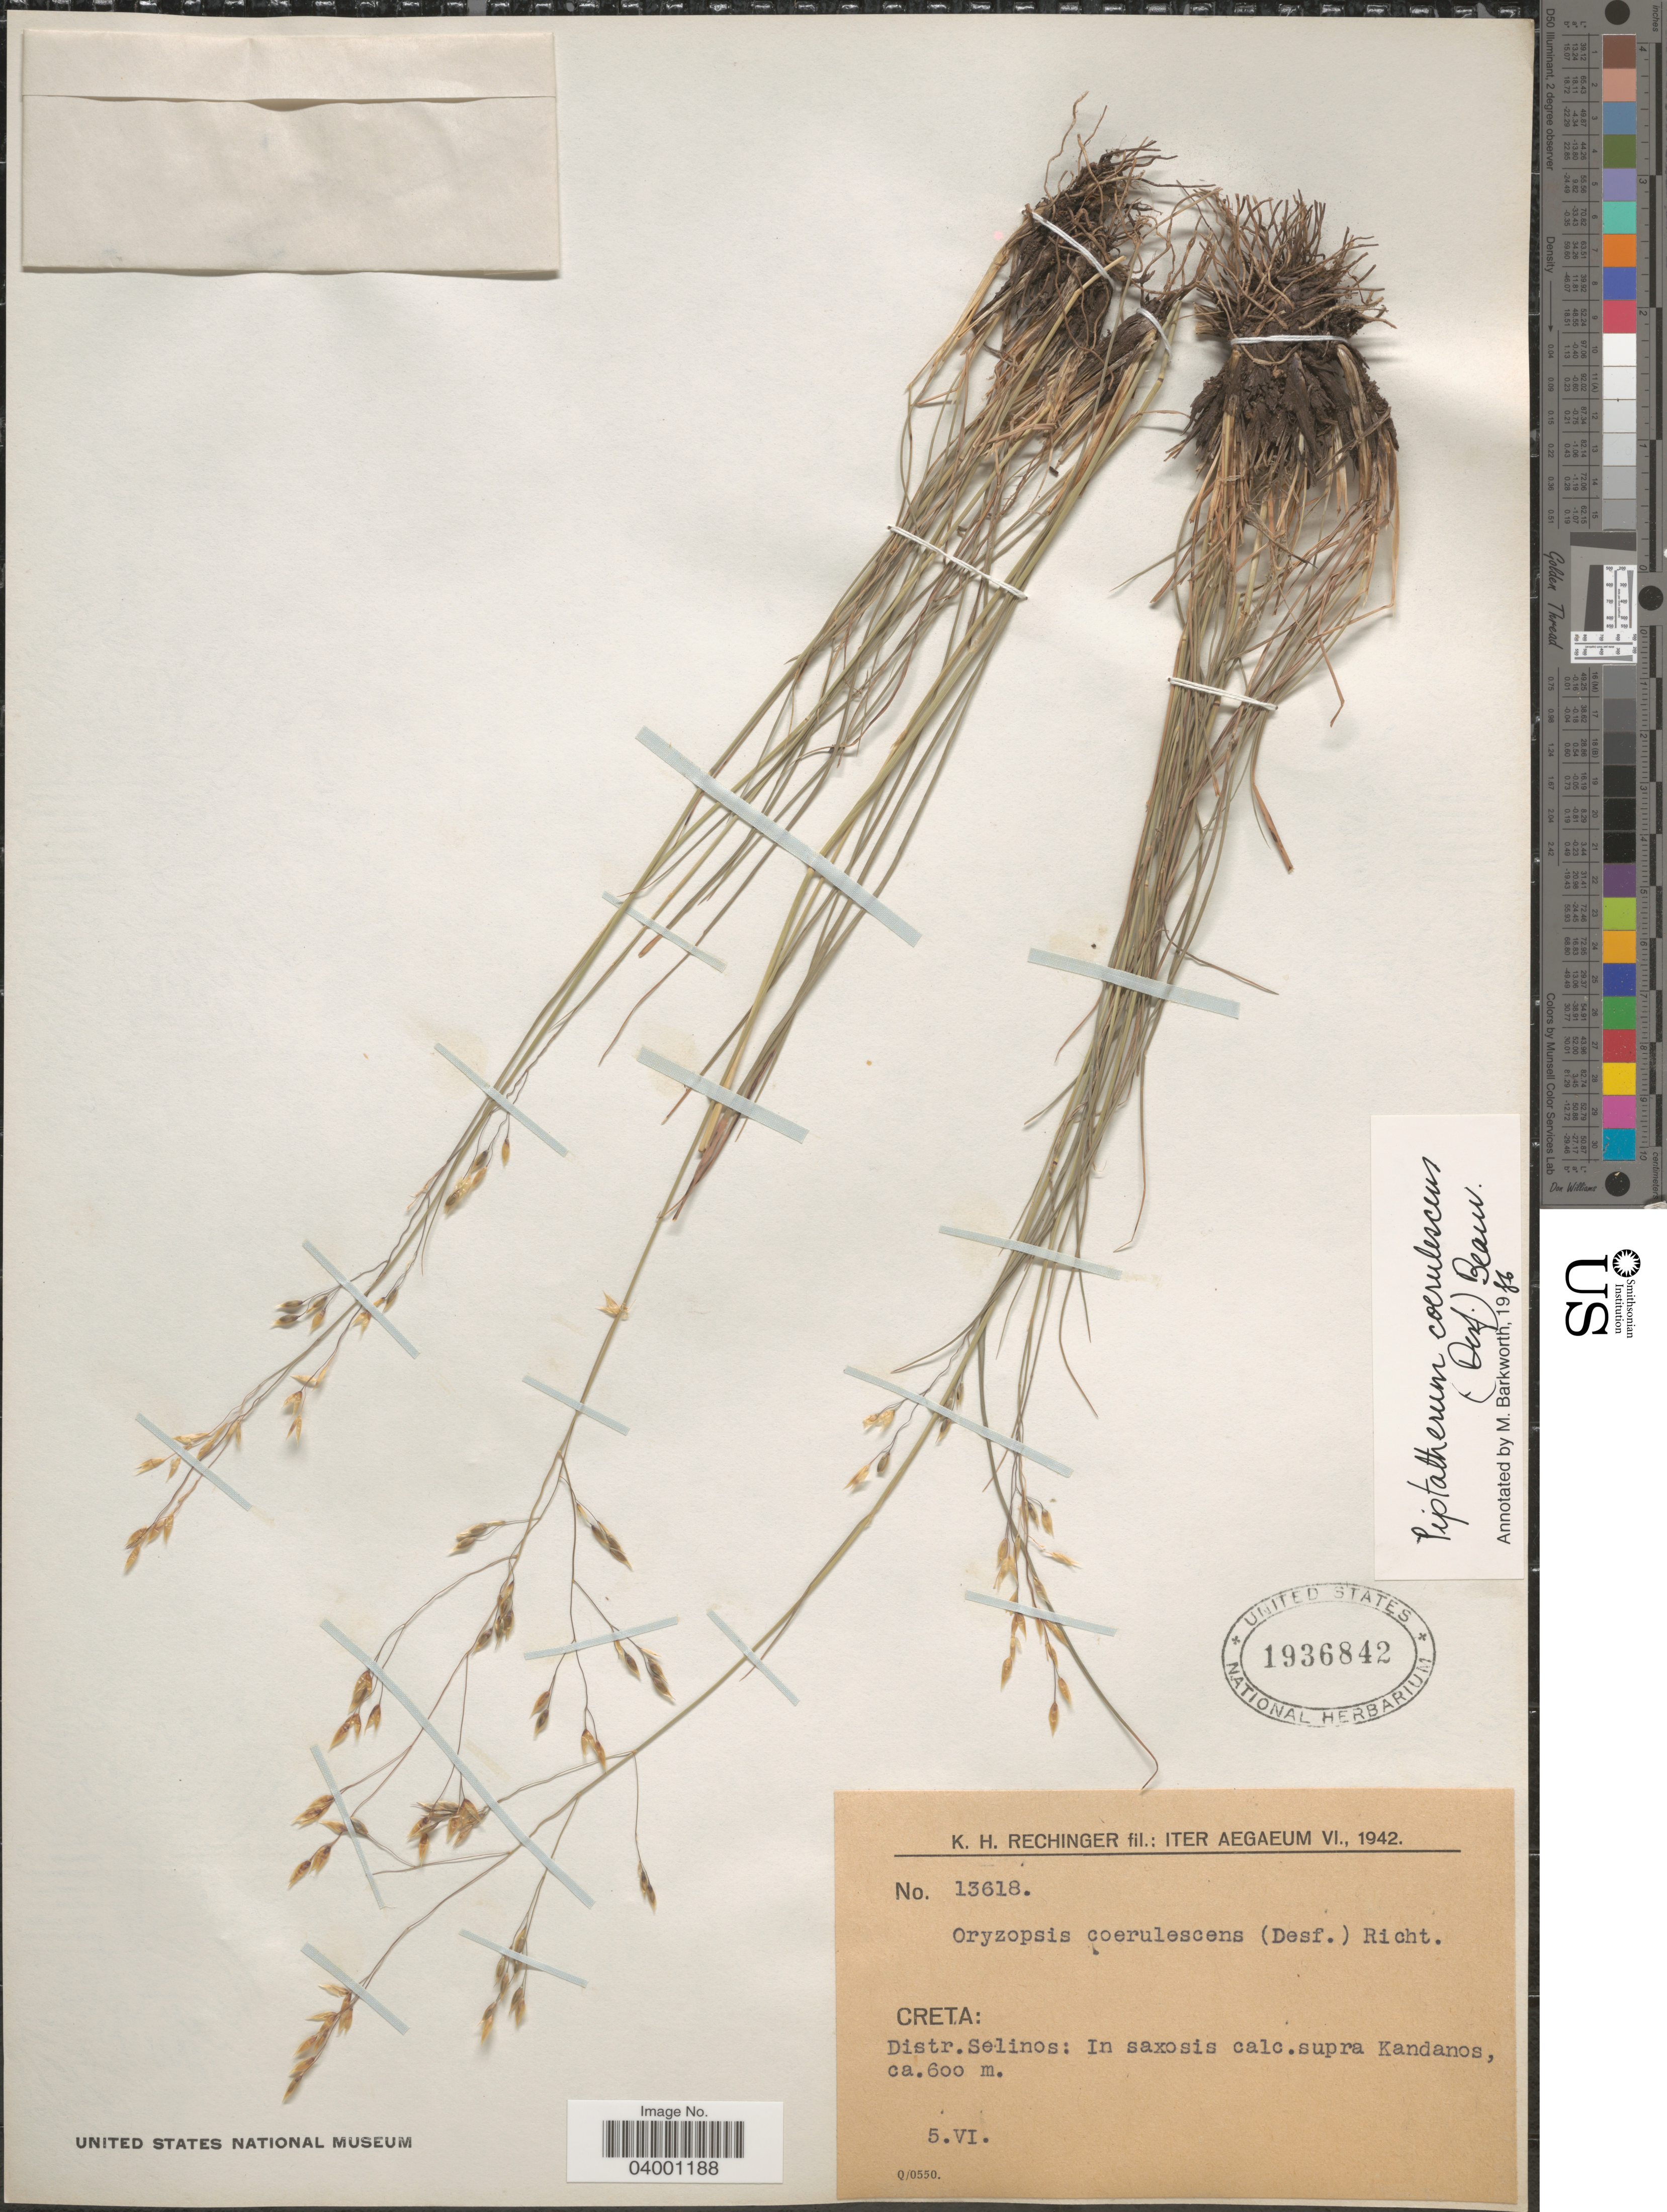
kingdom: Plantae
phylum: Tracheophyta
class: Liliopsida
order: Poales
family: Poaceae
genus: Piptatherum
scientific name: Piptatherum coerulescens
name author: (Desf.) P. Beauv.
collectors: K. H. Rechinger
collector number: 13618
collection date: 1942-06-05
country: Greece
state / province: Crete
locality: Creta: Distr. Selinos: In saxosis calc. supra Kandanos.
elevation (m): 600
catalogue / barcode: US 1936842